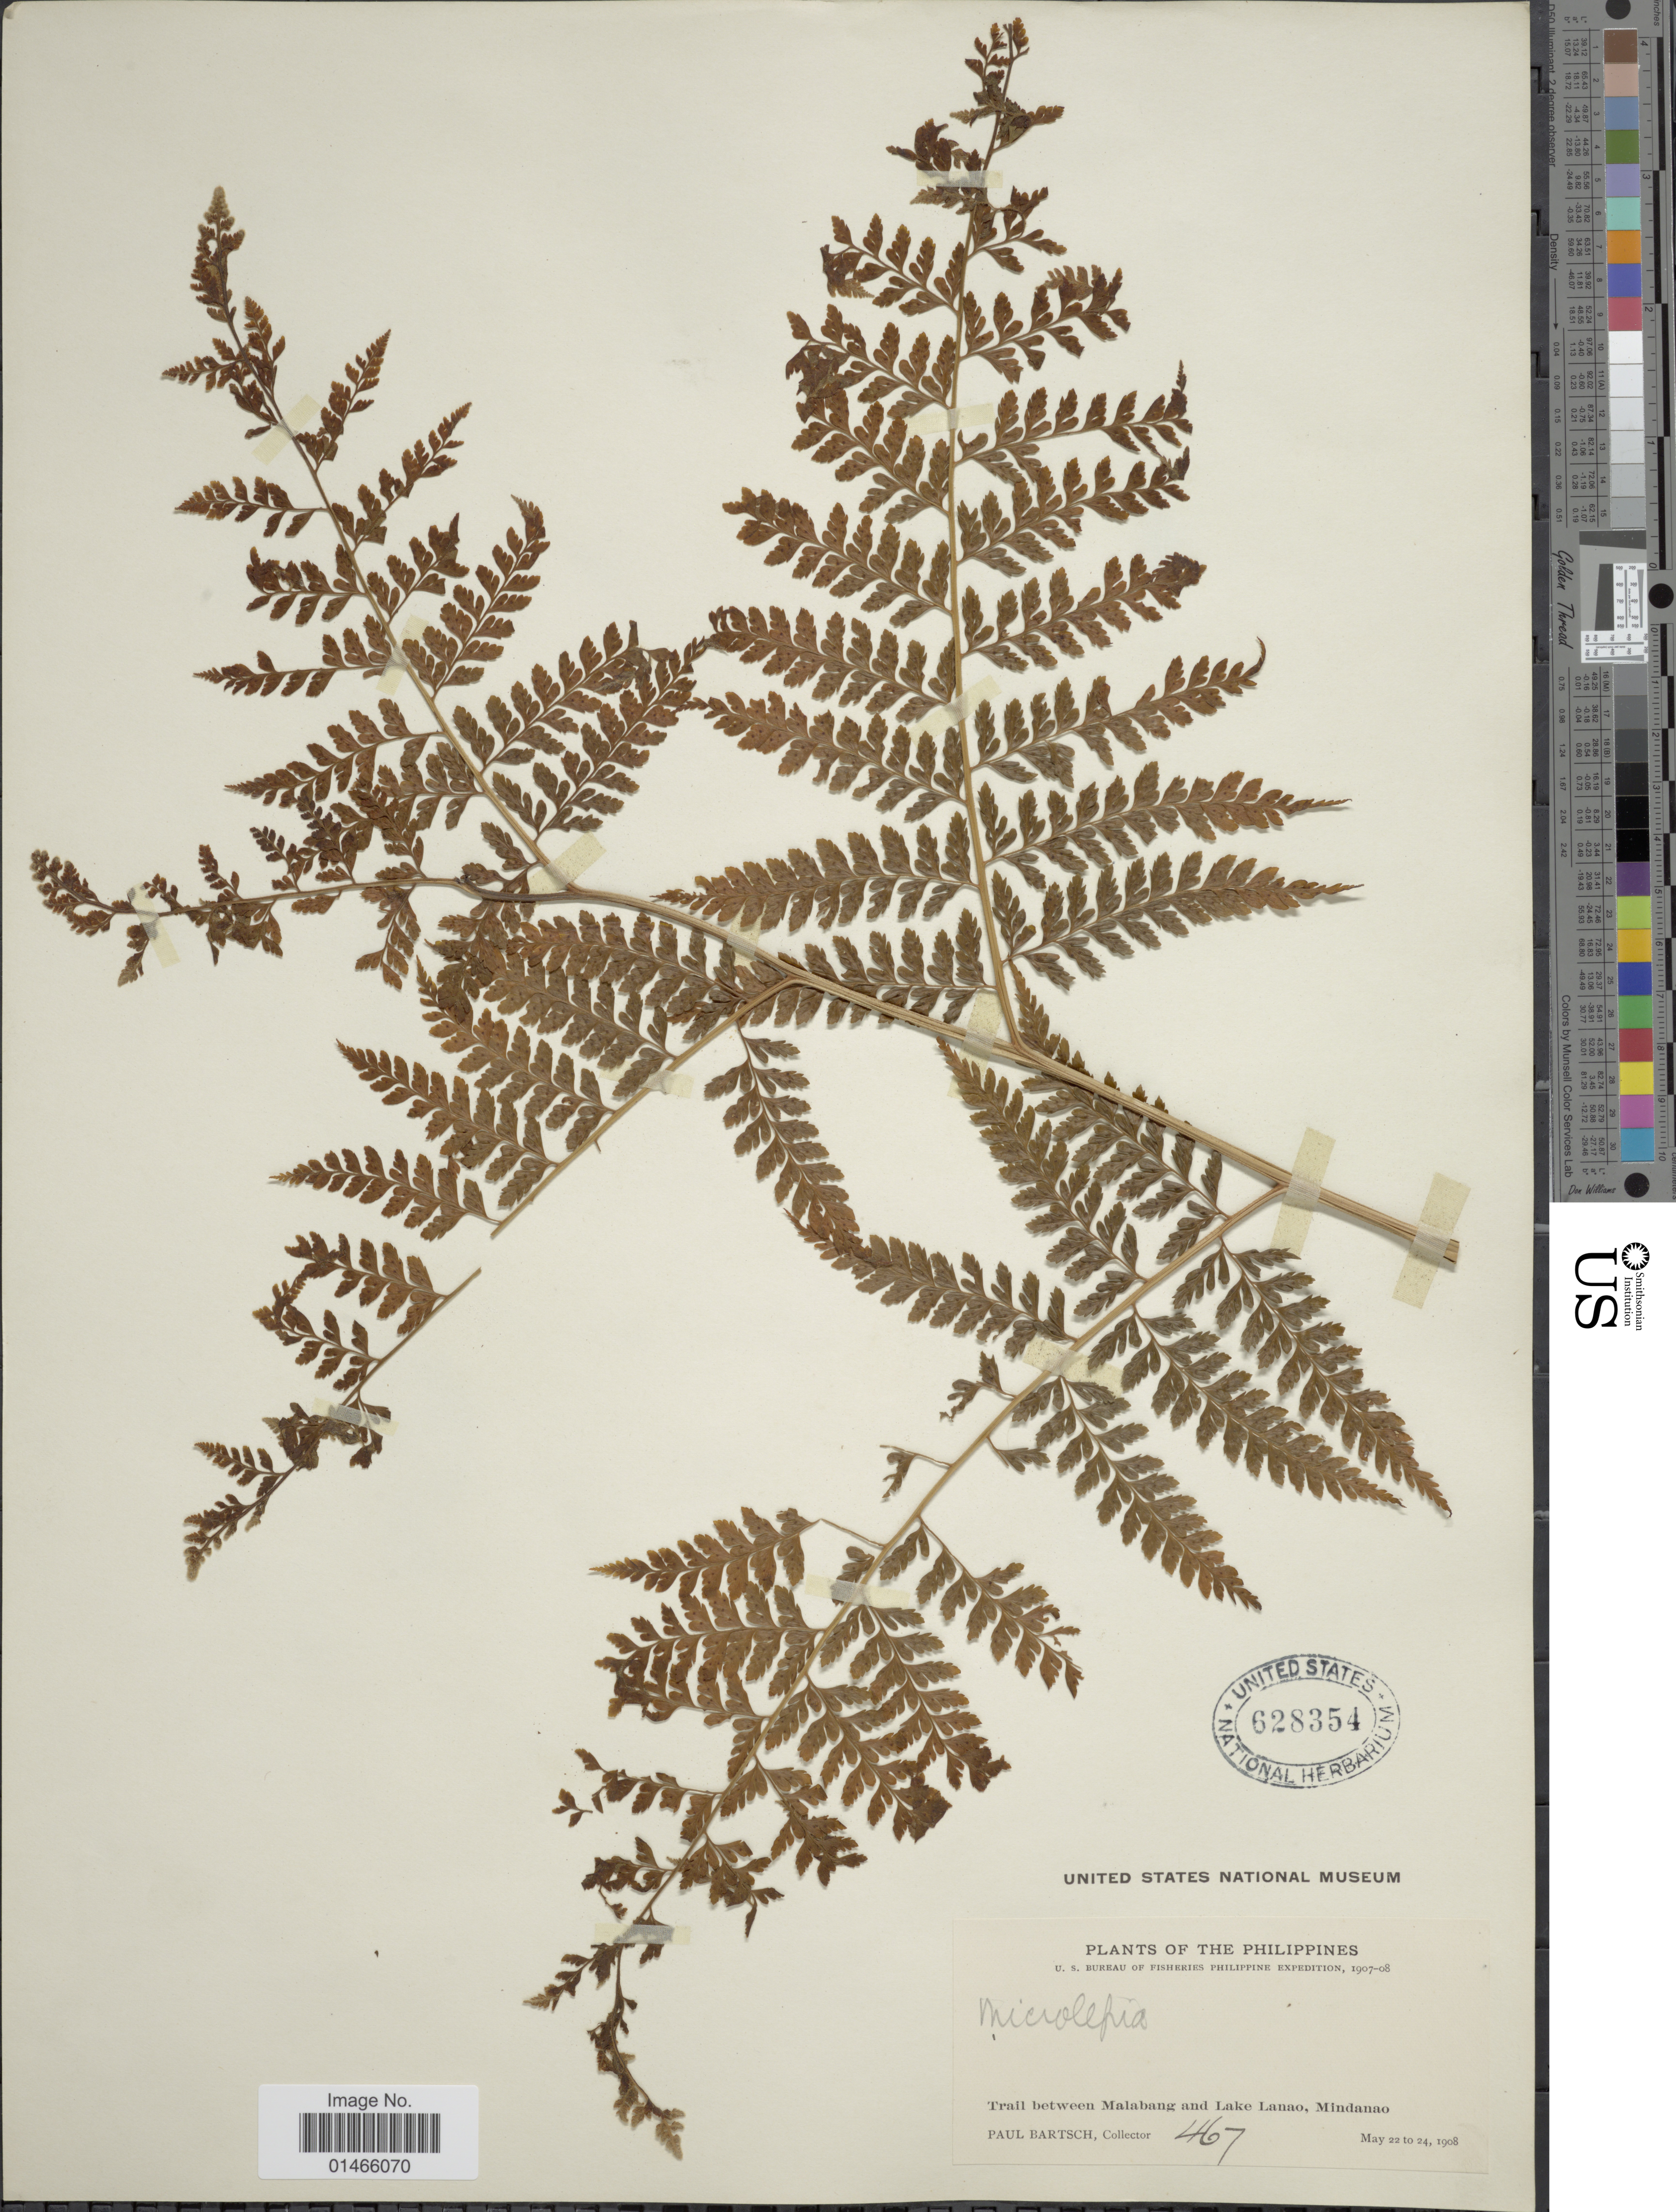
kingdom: Plantae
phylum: Tracheophyta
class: Polypodiopsida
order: Polypodiales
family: Dennstaedtiaceae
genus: Microlepia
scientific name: Microlepia speluncae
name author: (L.) T. Moore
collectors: P. Bartsch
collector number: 467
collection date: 1908-05-22/1908-05-24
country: Philippines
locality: Trail between Malabang and Lake Lanao, Mindanao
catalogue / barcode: US 628354